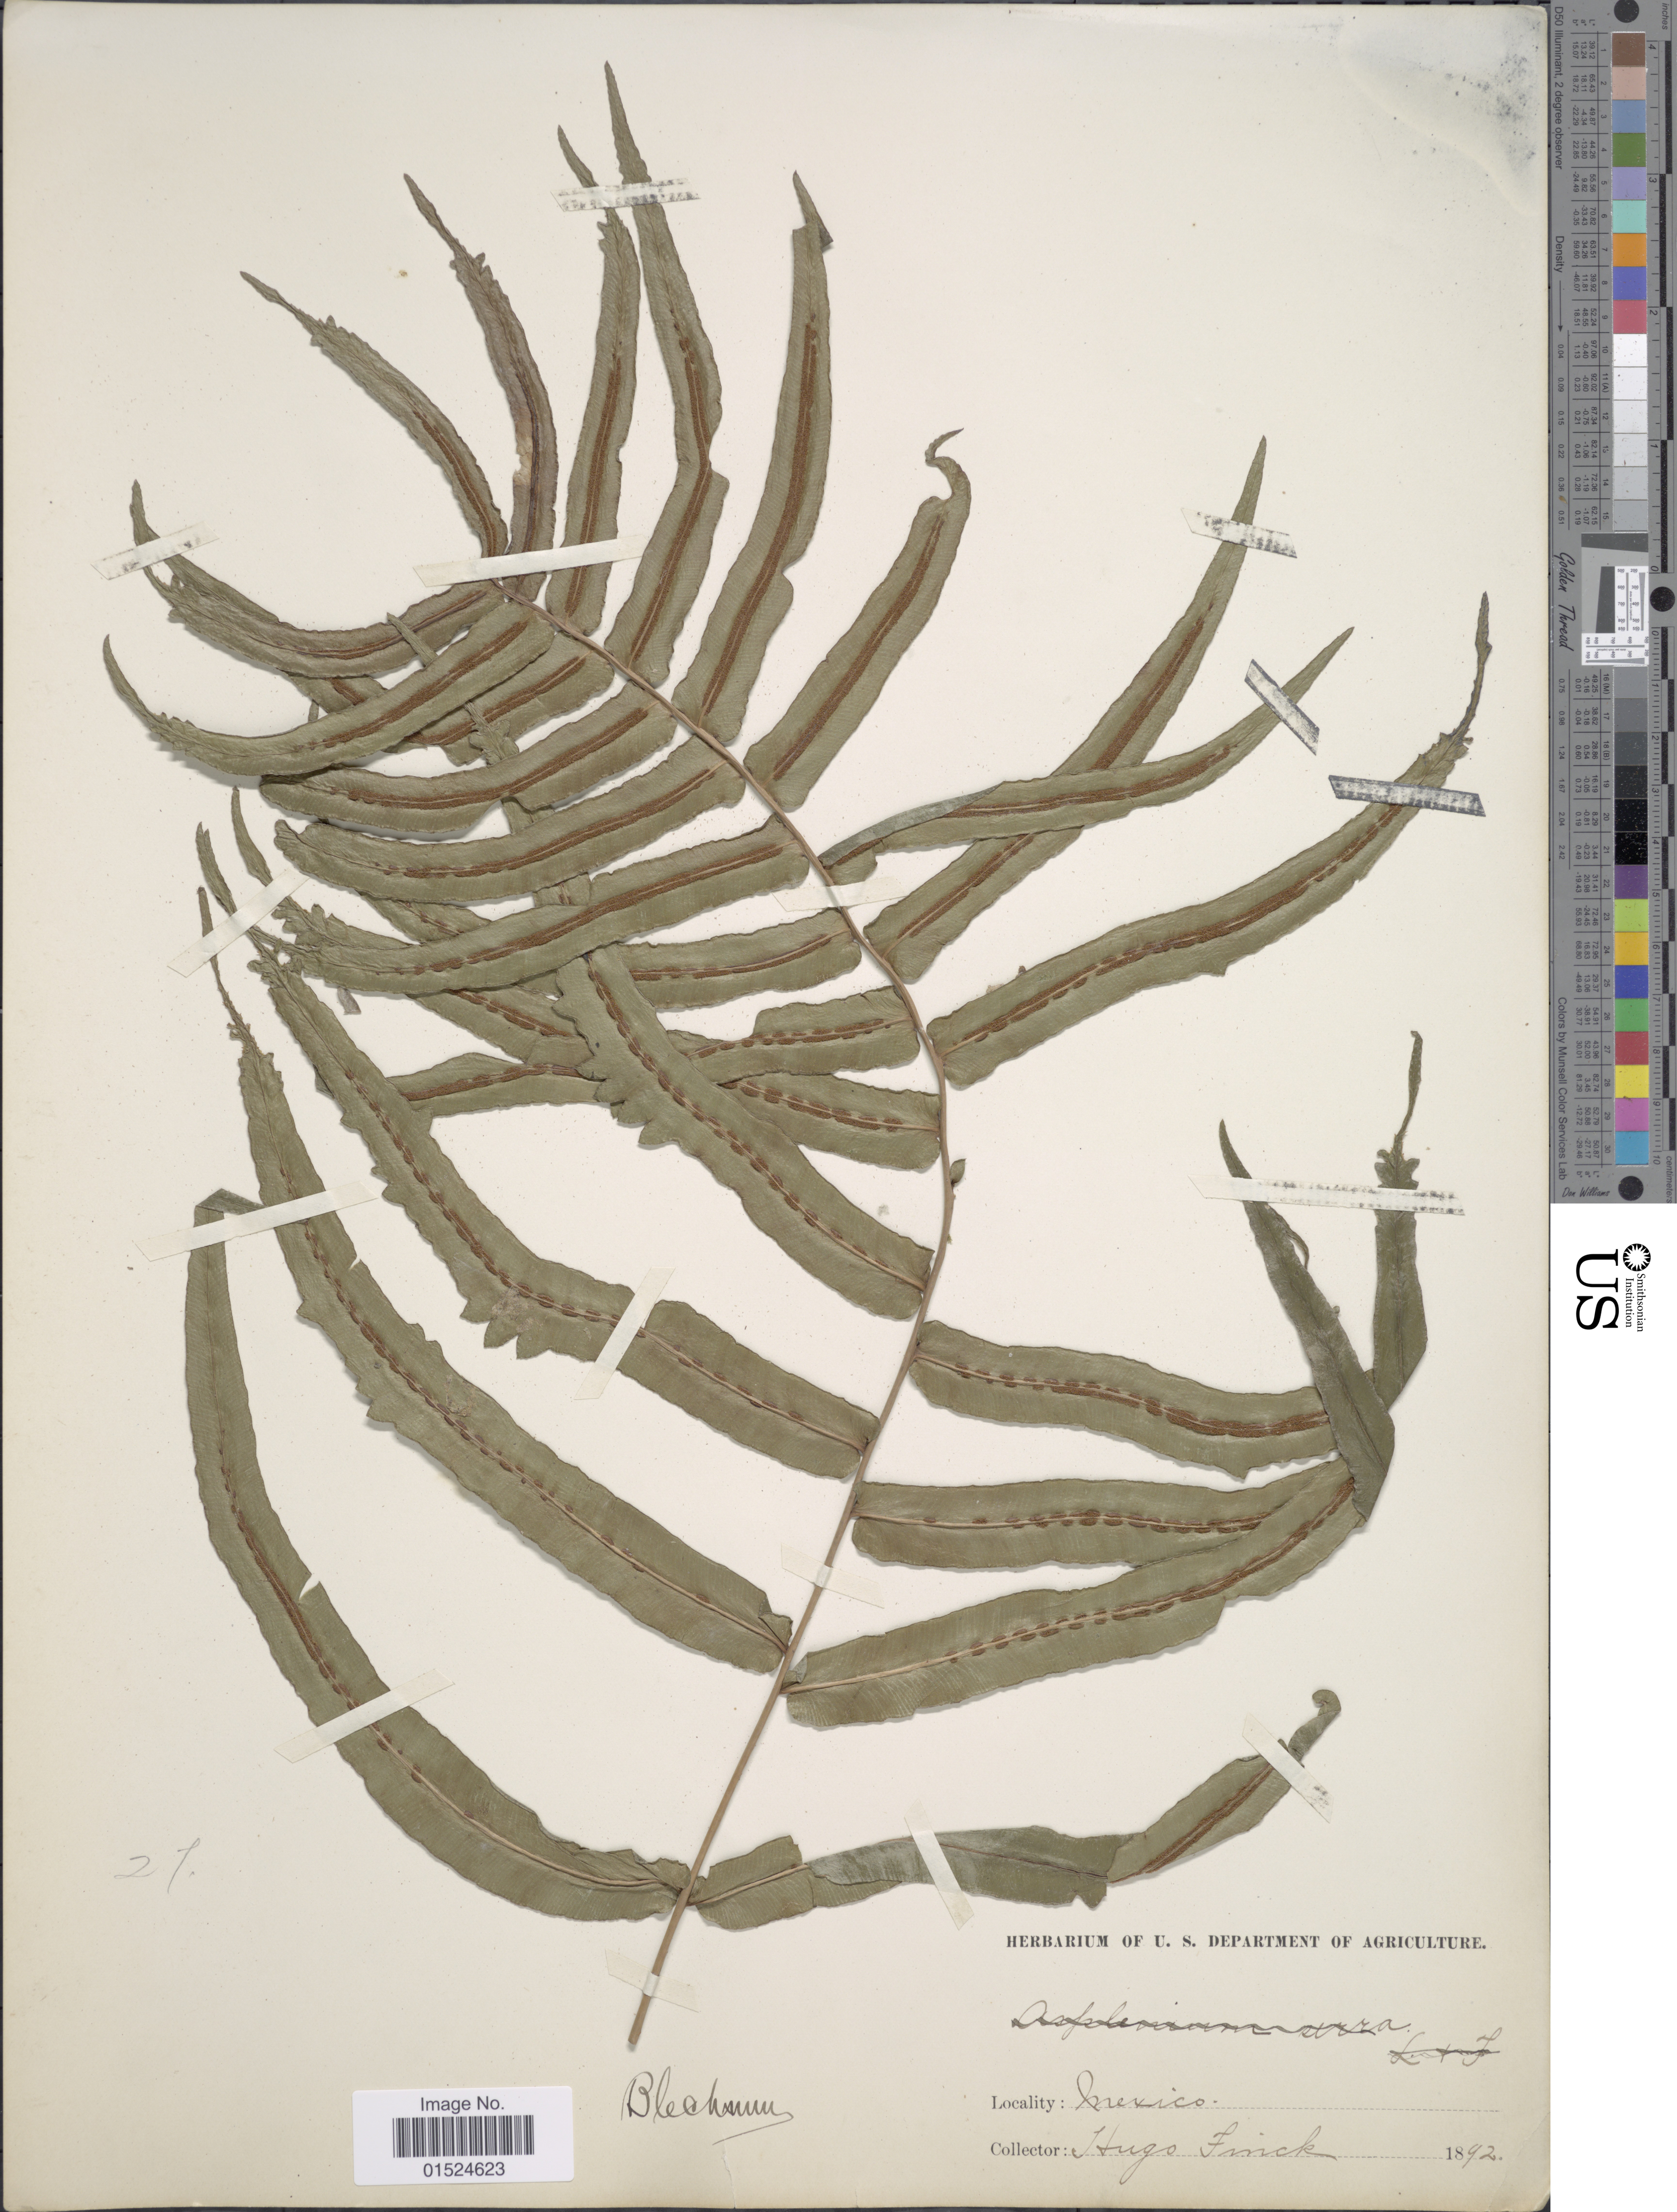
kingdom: Plantae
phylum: Tracheophyta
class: Polypodiopsida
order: Polypodiales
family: Blechnaceae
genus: Blechnum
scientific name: Blechnum sp.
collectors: H. Finck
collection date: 1892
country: Mexico